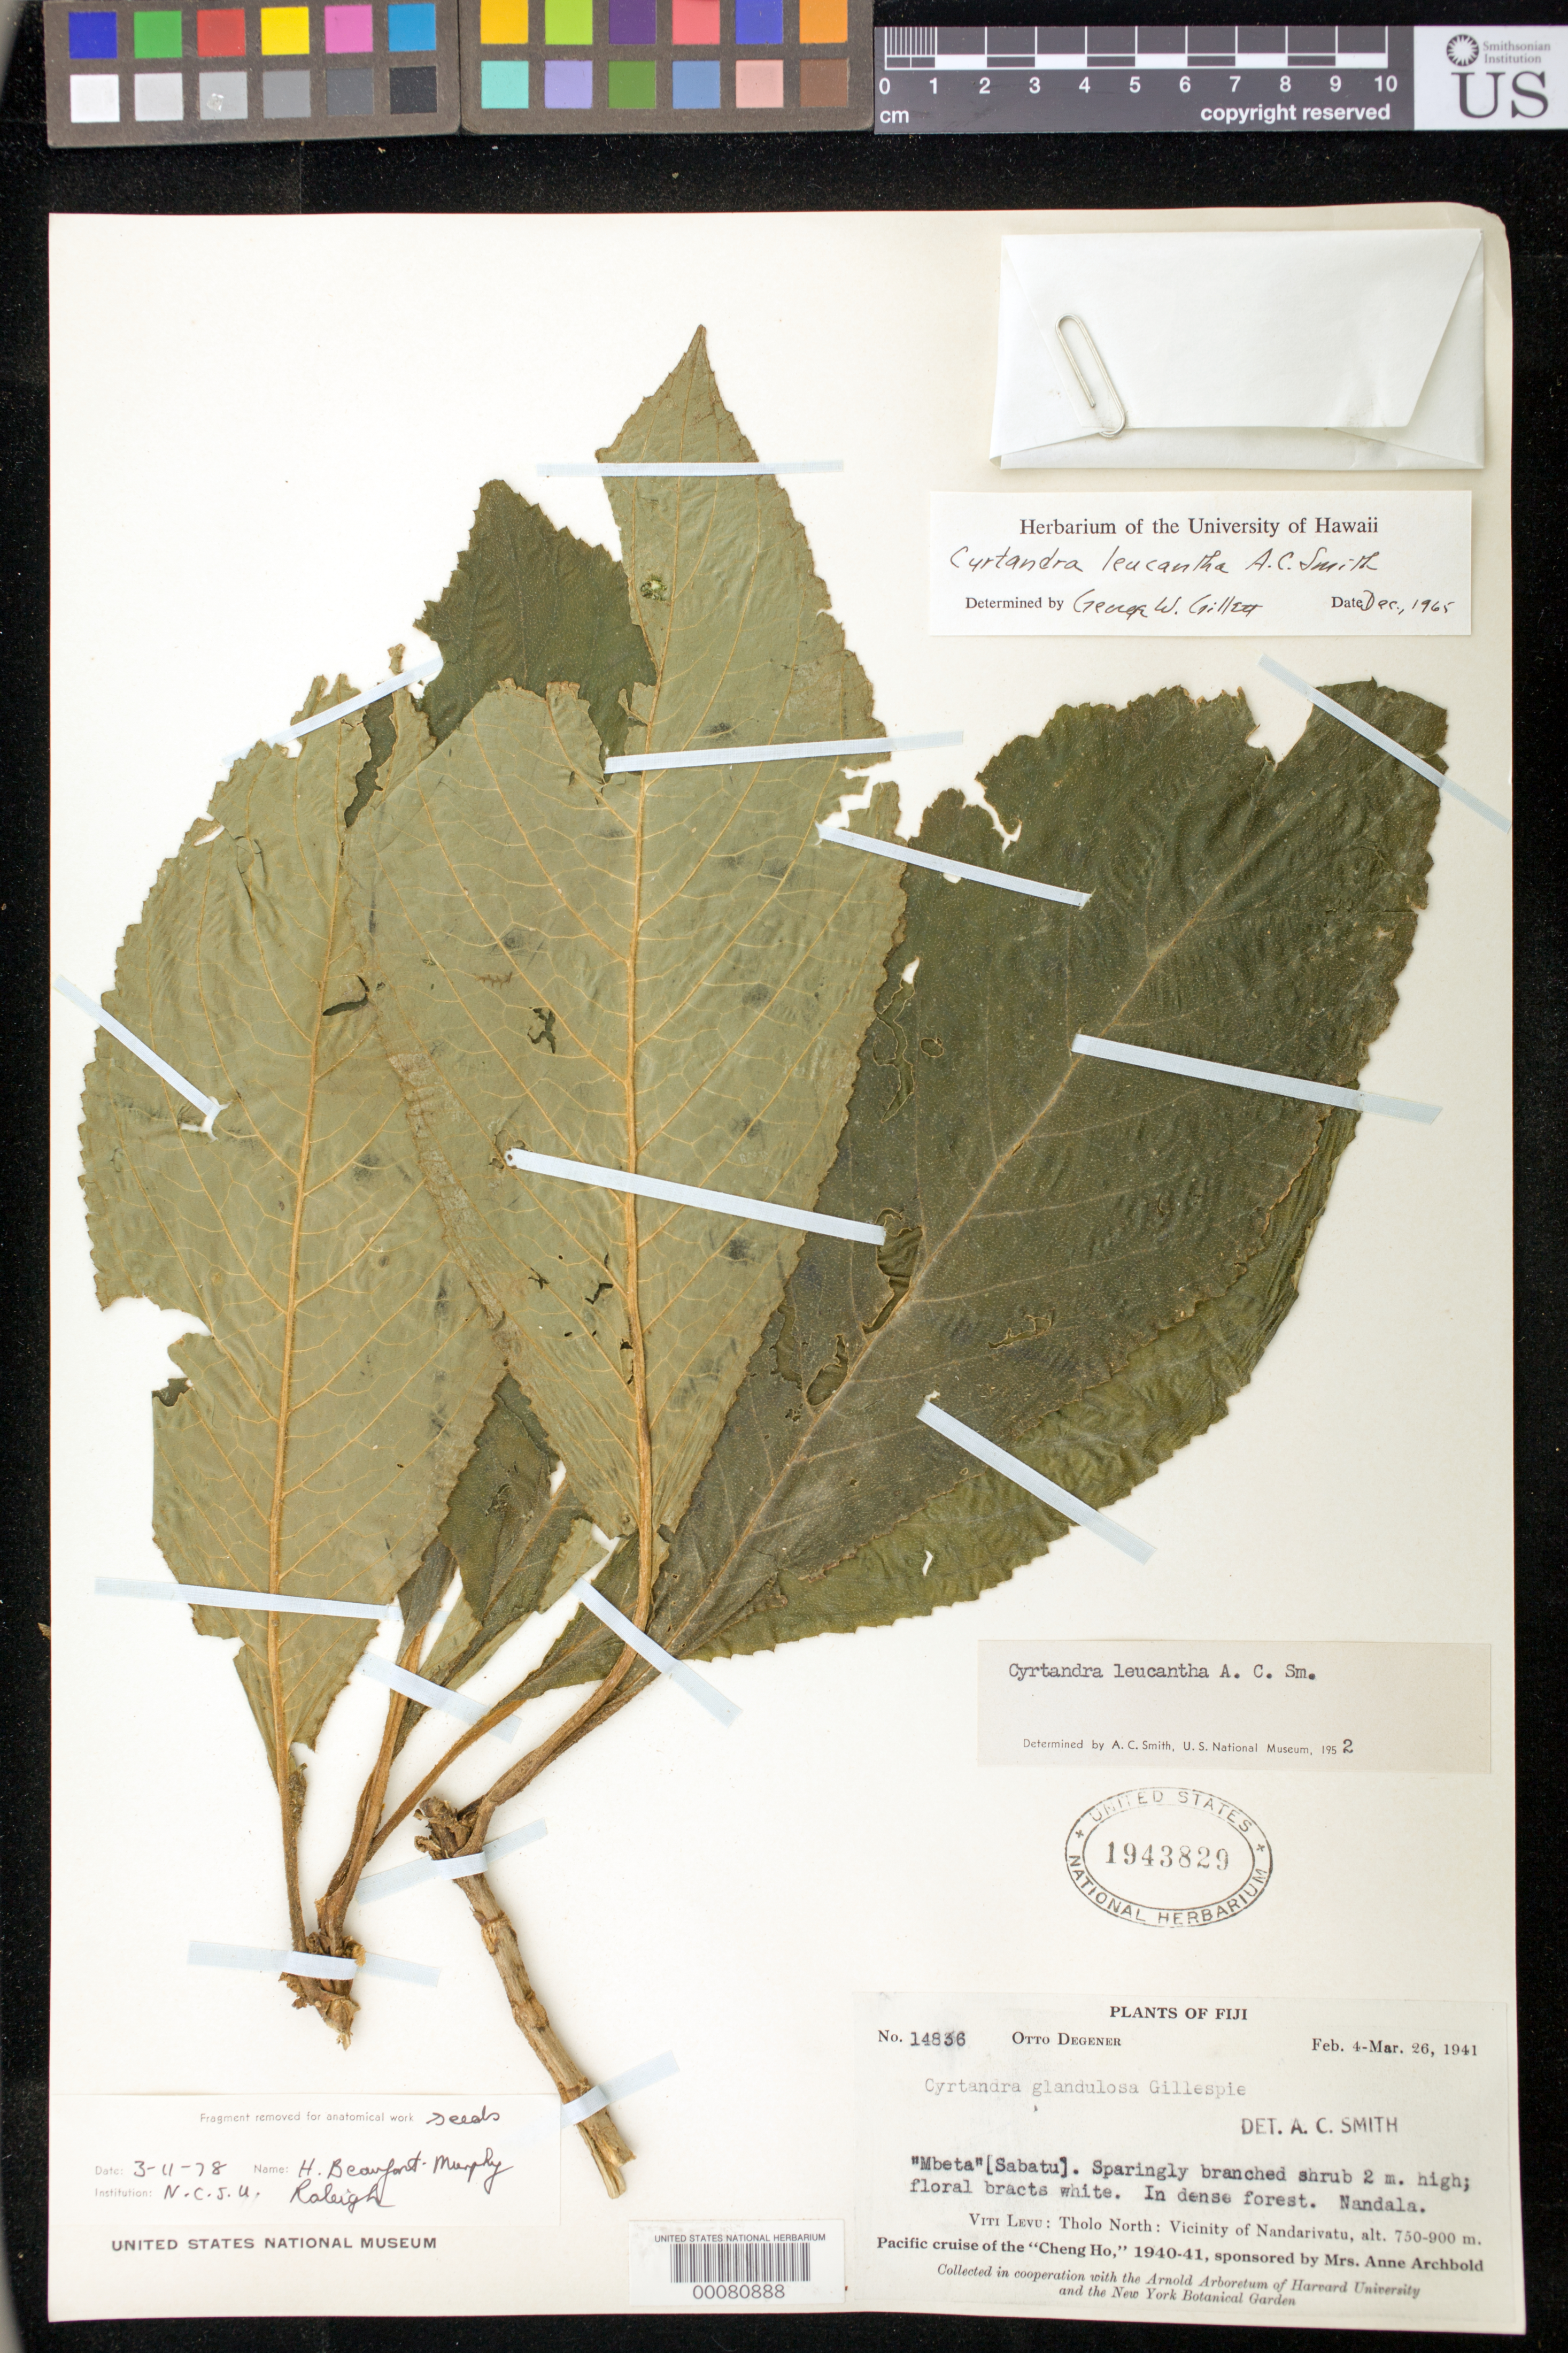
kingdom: Plantae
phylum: Tracheophyta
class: Magnoliopsida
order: Lamiales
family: Gesneriaceae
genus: Cyrtandra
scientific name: Cyrtandra leucantha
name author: A.C. Sm.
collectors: O. Degener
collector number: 14836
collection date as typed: Feb-Mar 1941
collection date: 1941-02/1941-03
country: Fiji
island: Viti Levu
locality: Tholo north, vicinity of nandarivatu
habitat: In dense forest, nandala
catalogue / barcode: US 1943829